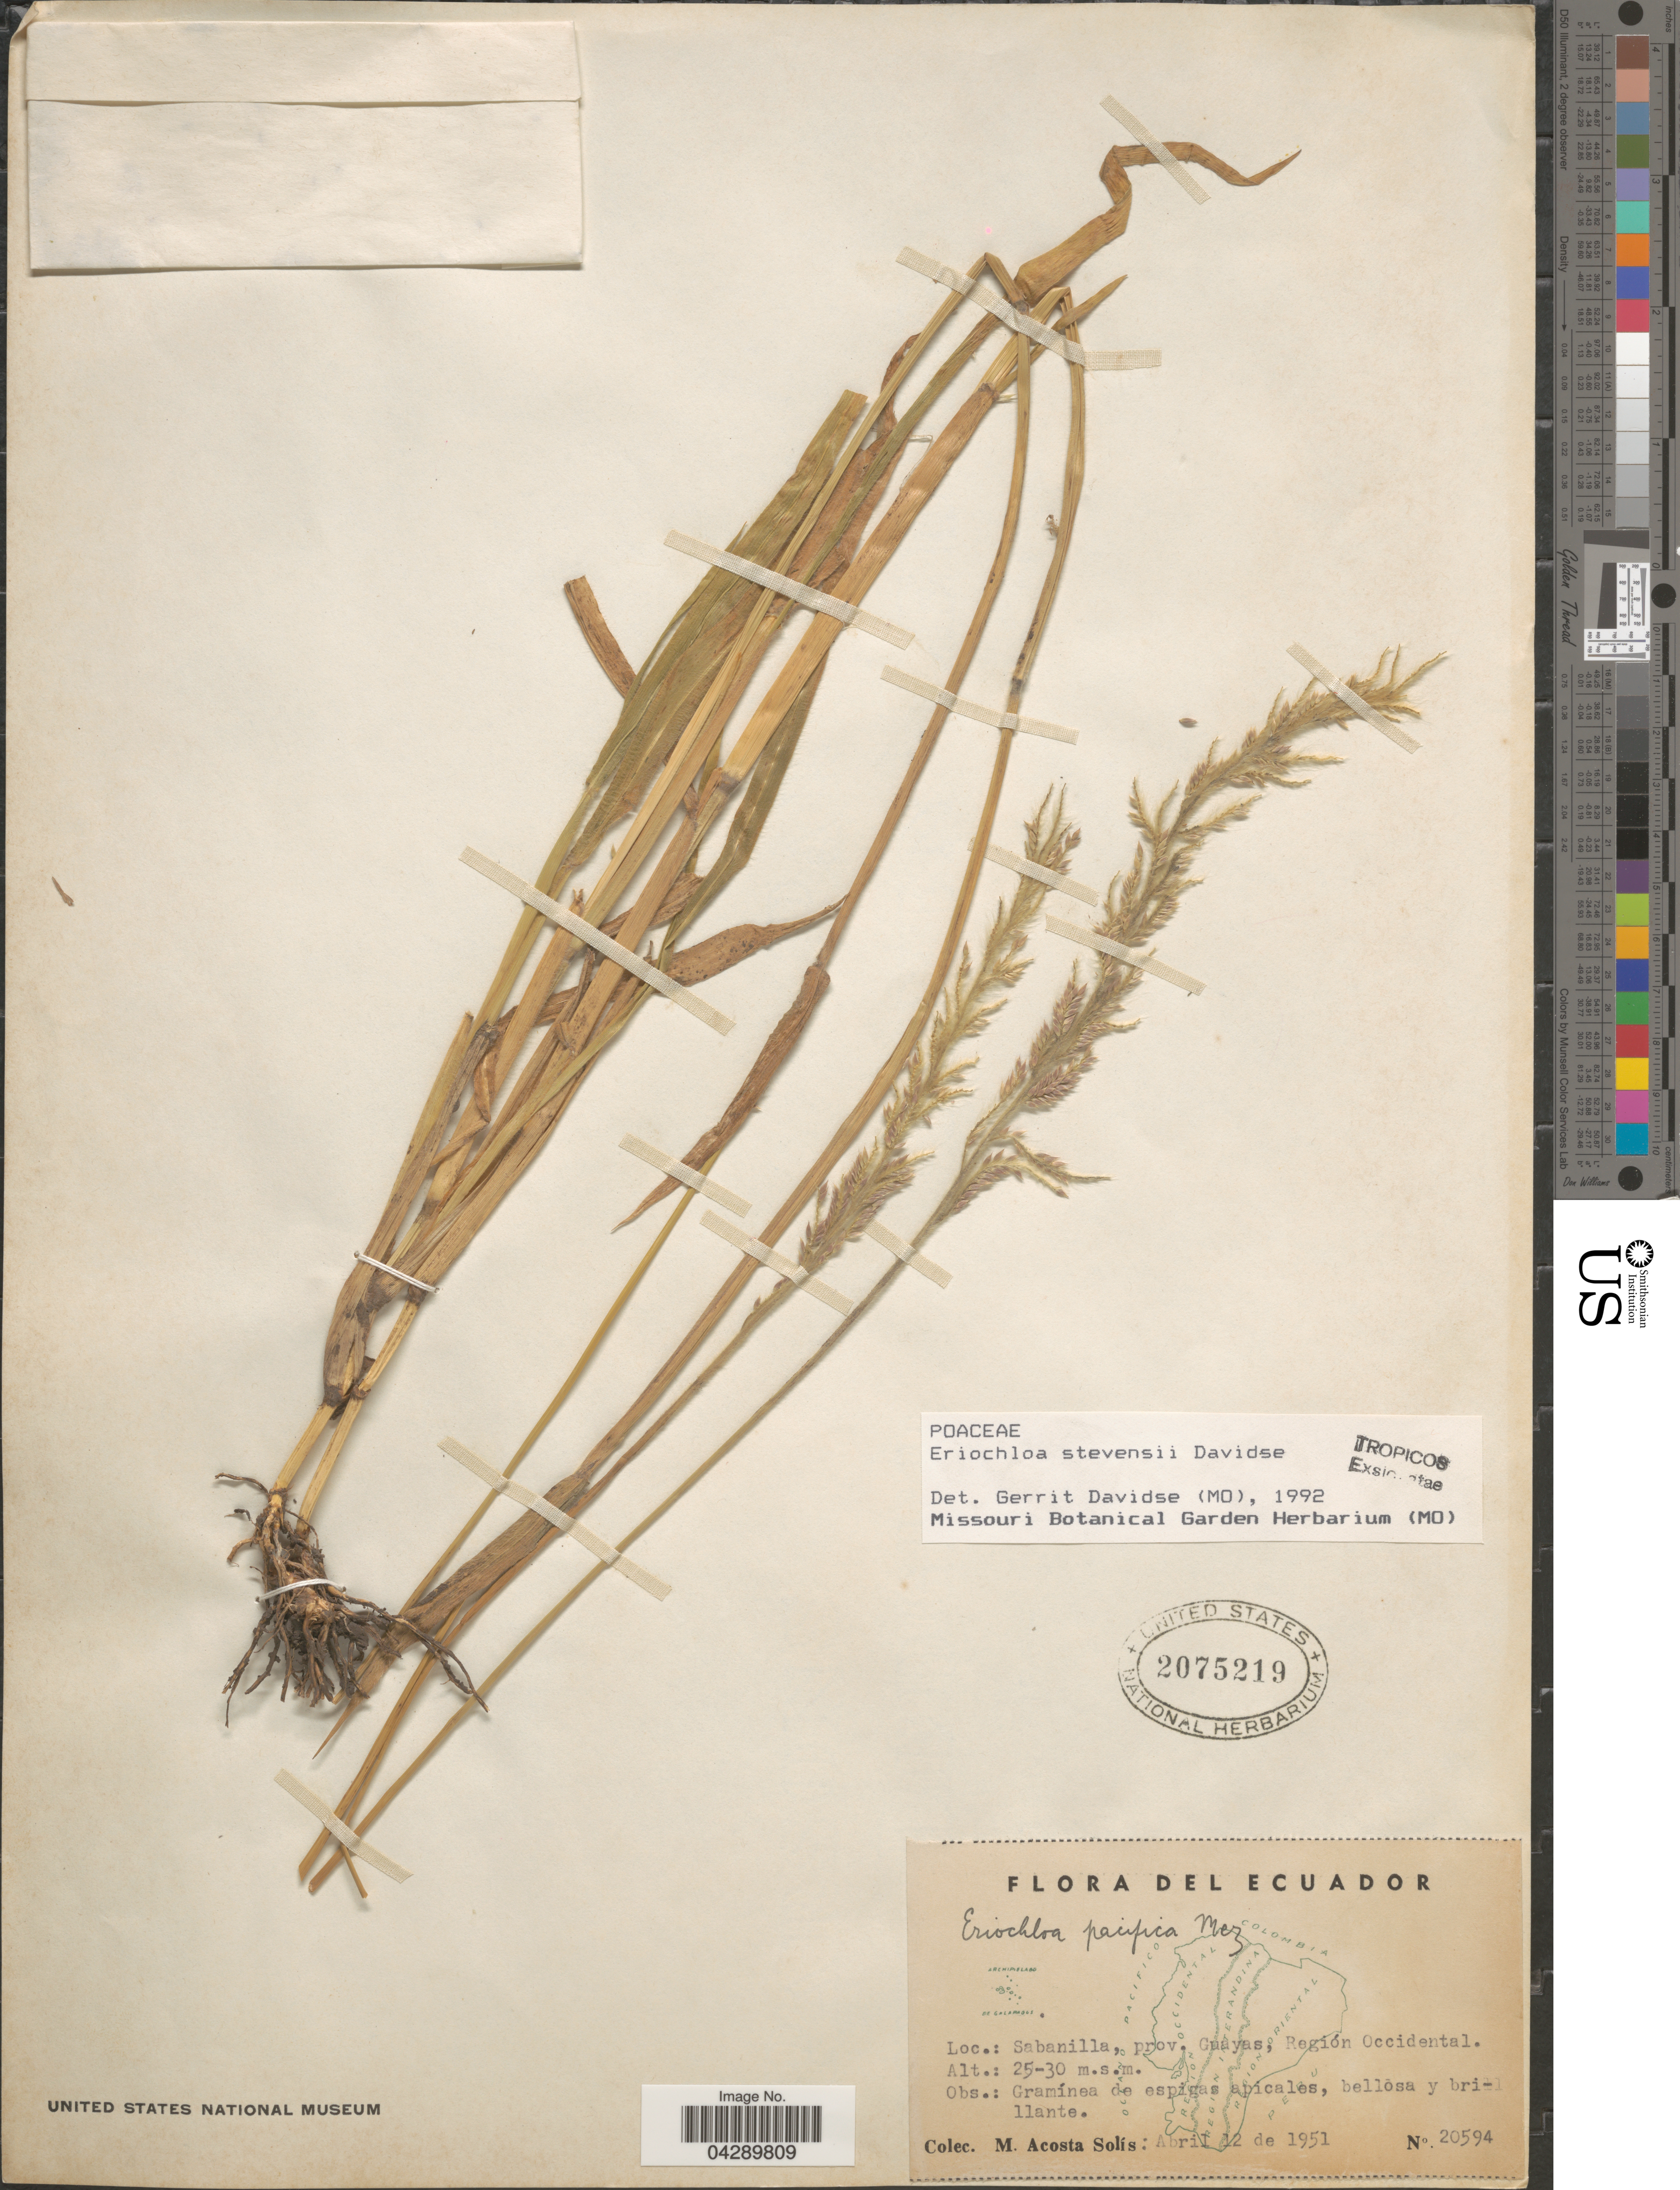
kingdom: Plantae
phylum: Tracheophyta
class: Liliopsida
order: Poales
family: Poaceae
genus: Eriochloa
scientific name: Eriochloa stevensii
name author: Davidse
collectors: M. Acosta Solis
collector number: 20594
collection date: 1951-04-12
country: Ecuador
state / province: Guayas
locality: Sabanilla, Región Occidental.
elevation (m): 25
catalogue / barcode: US 2075219